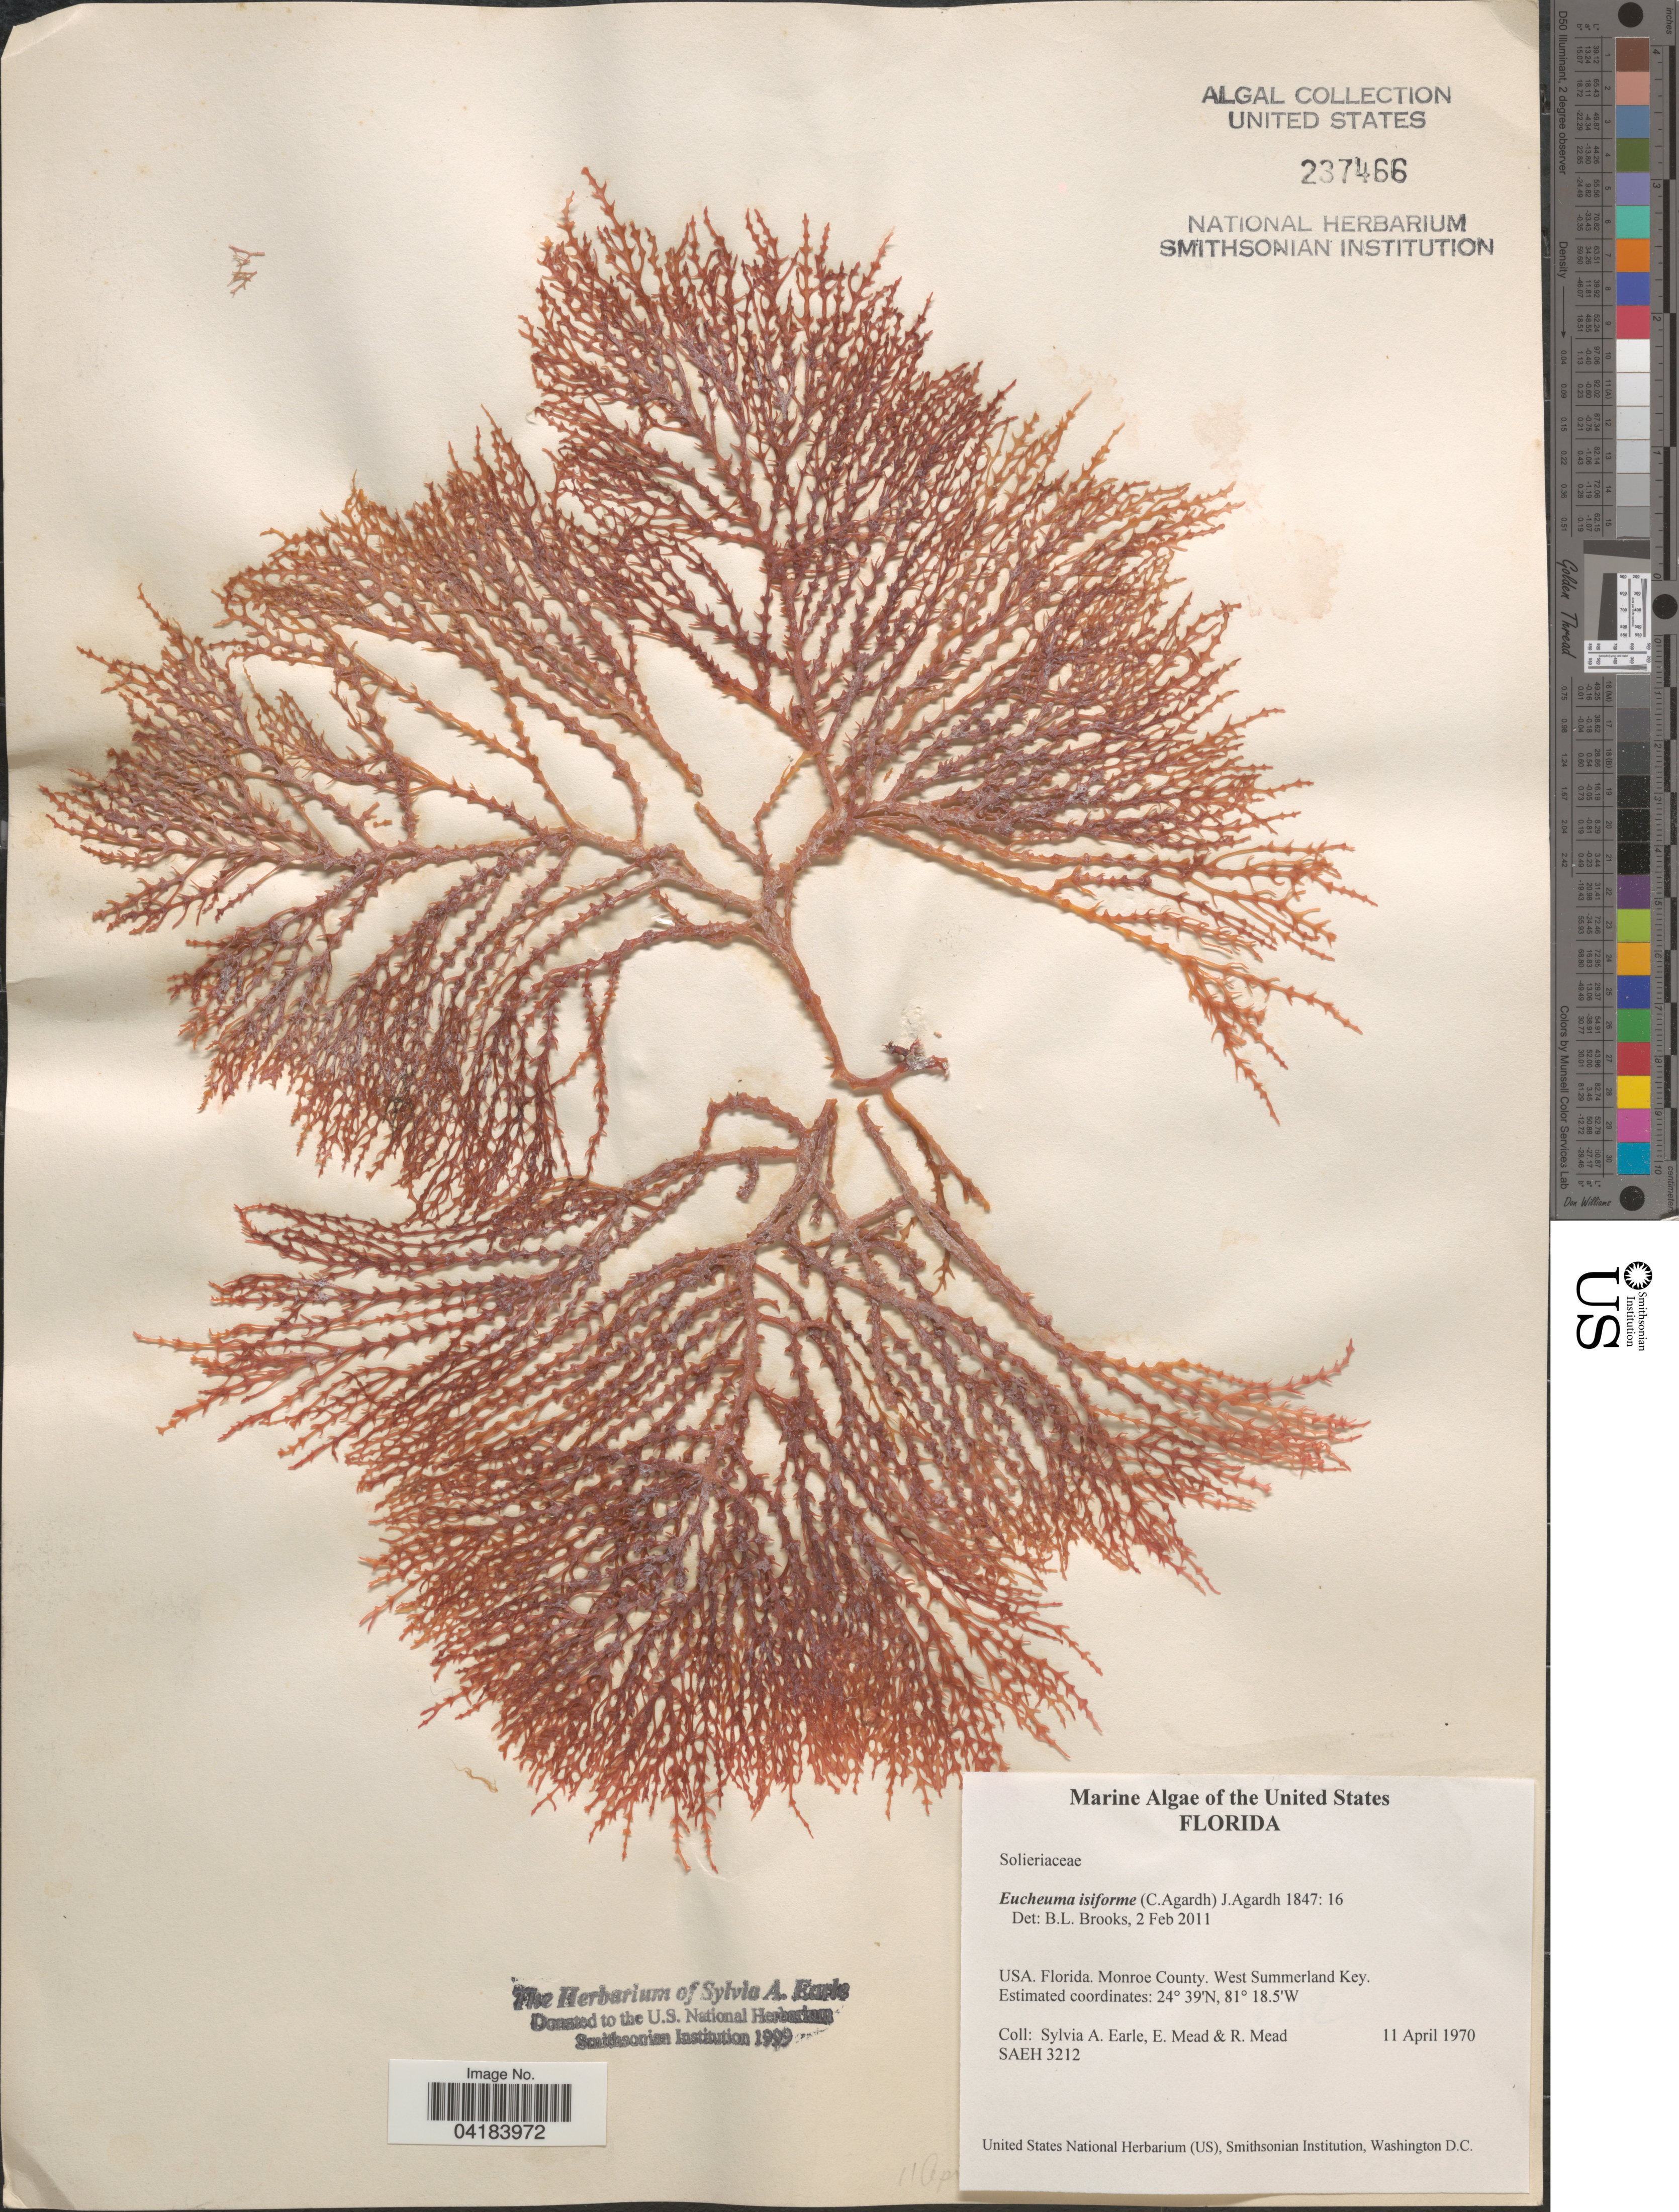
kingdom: Plantae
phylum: Rhodophyta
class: Florideophyceae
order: Gigartinales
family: Solieriaceae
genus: Eucheumatopsis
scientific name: Eucheumatopsis isiformis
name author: (C. Agardh) M.L. Núñez-Resendiz et al.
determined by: Algae name updating Project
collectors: S. A. Earle, E. Mead & R. Mead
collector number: SAEH3212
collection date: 1970-04-11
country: United States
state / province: Florida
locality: Monroe County. West Summerland Key.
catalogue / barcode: US 237466